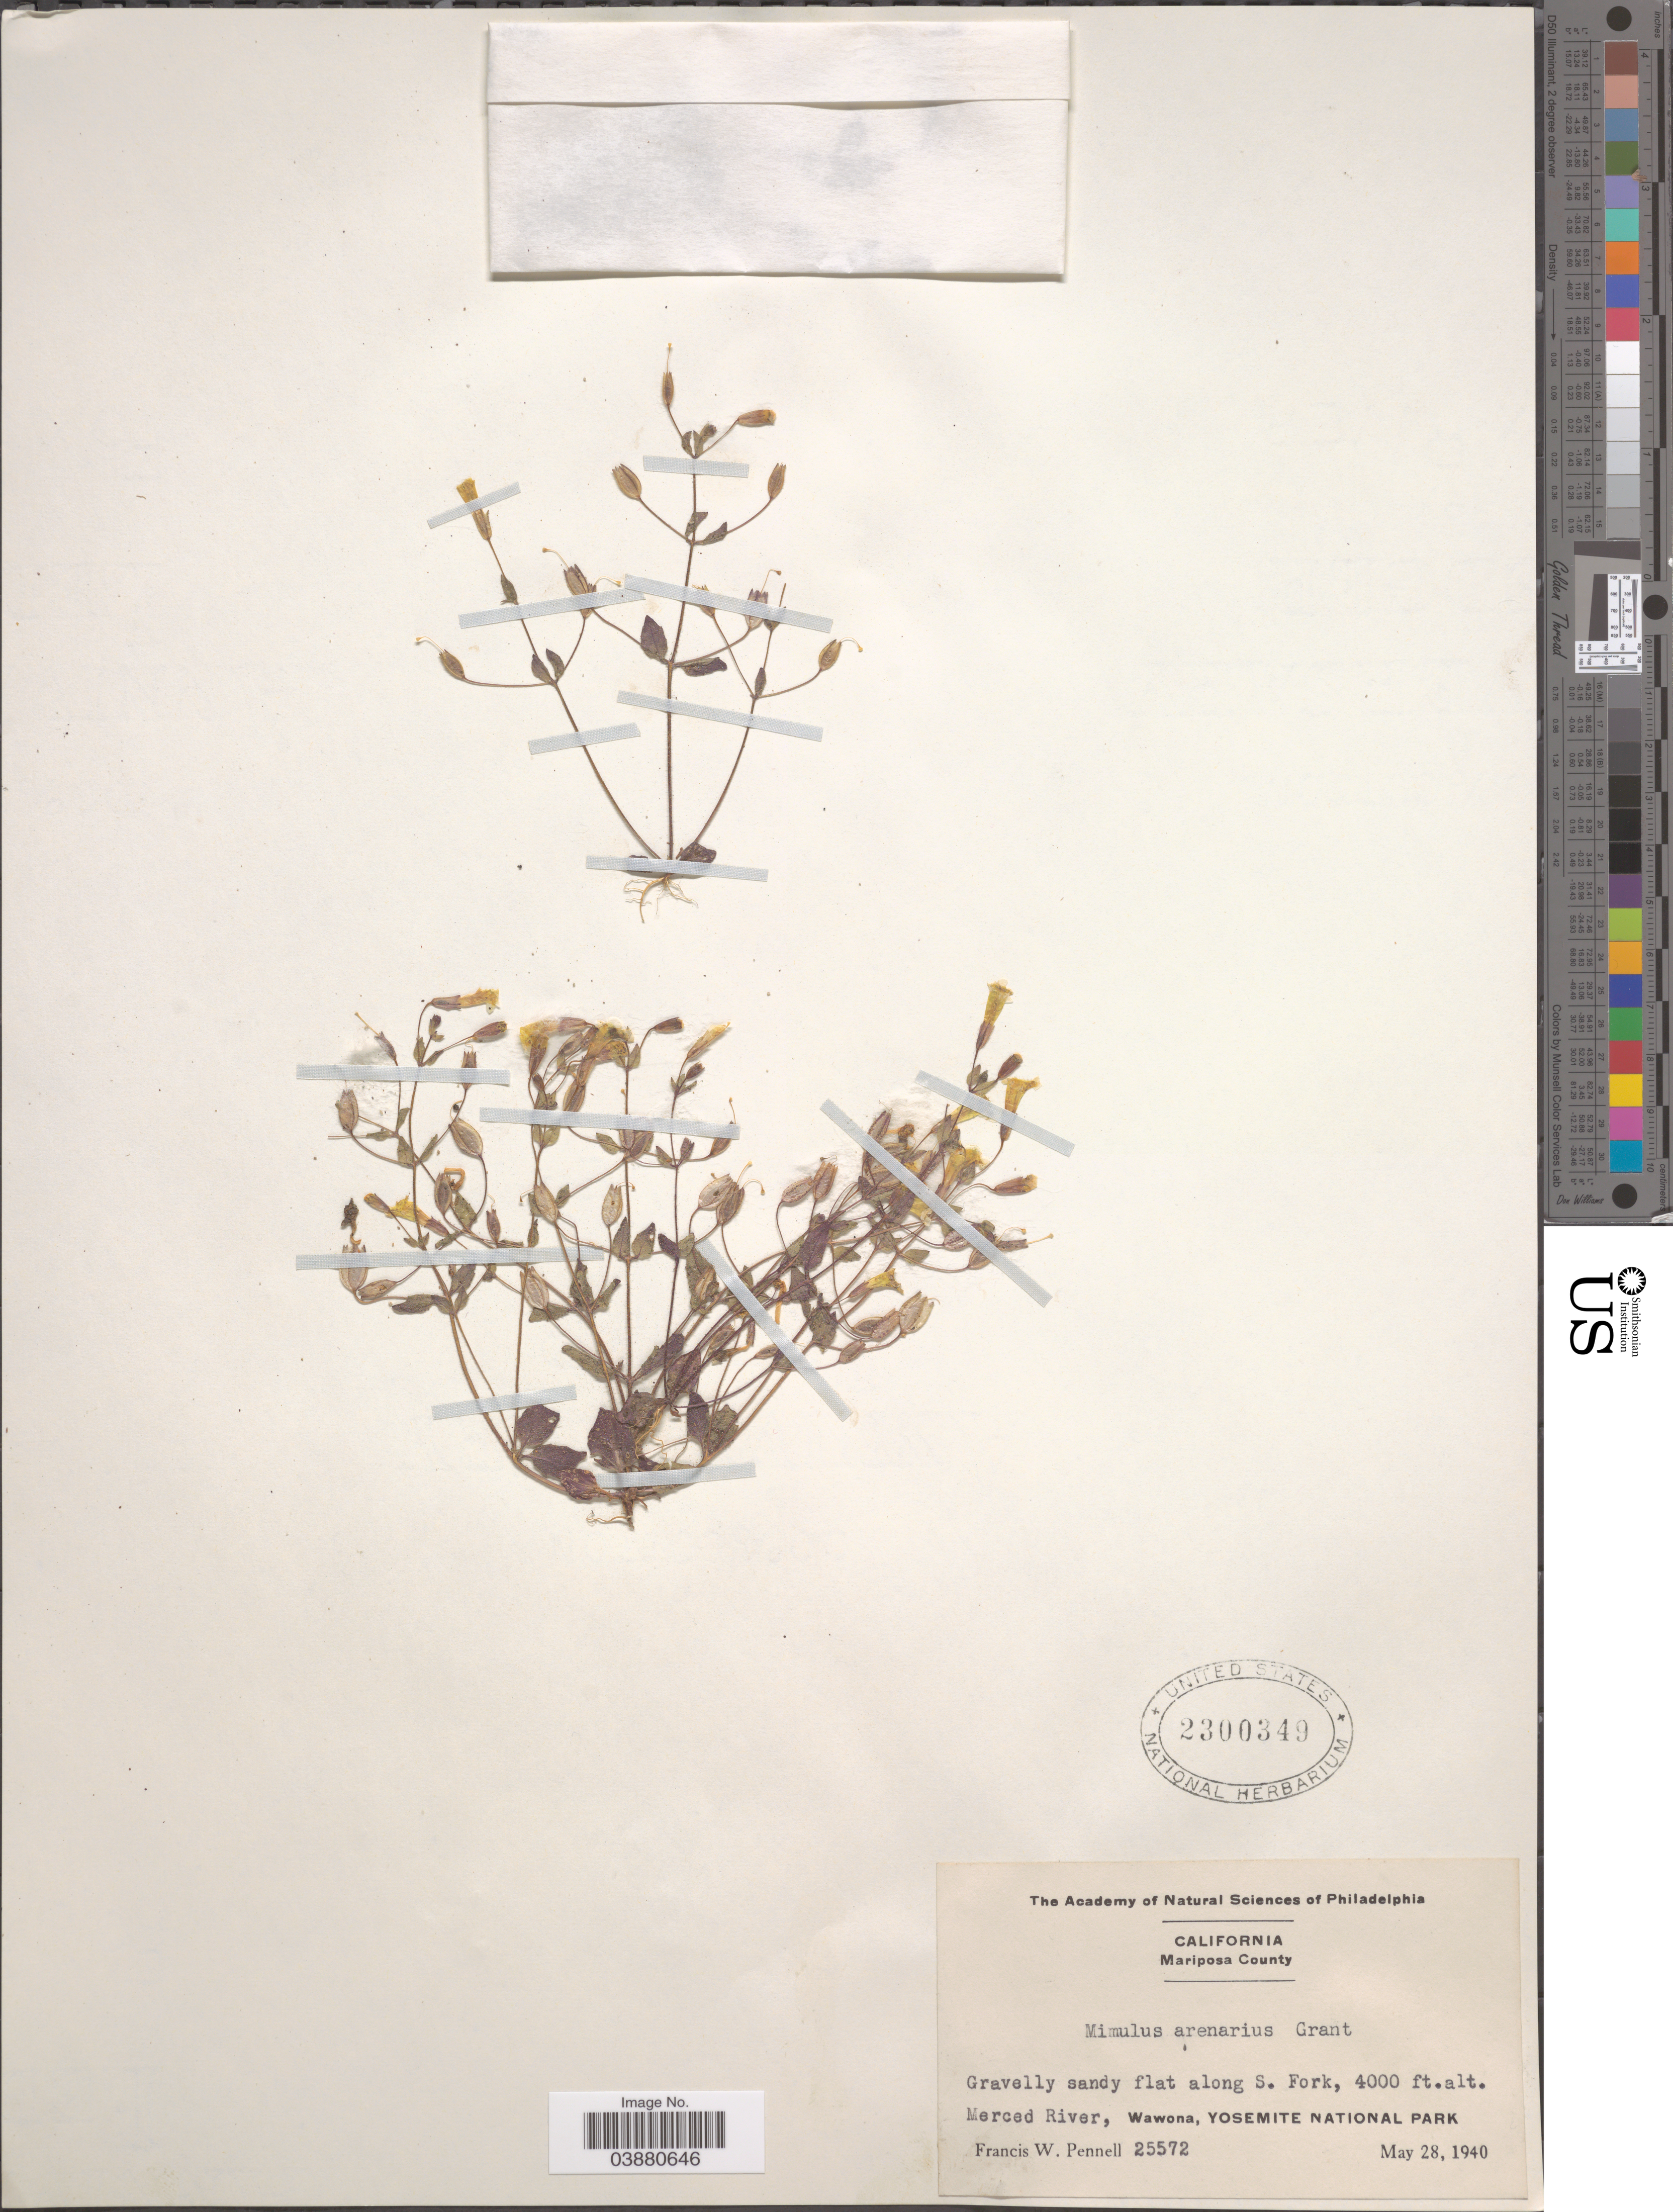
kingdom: Plantae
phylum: Tracheophyta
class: Magnoliopsida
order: Lamiales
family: Phrymaceae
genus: Mimulus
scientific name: Mimulus arenarius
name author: A.L. Grant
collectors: F. W. Pennell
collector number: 25572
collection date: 1940-05-28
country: United States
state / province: California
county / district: Mariposa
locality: Mariposa County. Along S. Fork. Merced River, Wawona, Yosemite National Park.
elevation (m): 1219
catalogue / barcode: US 2300349